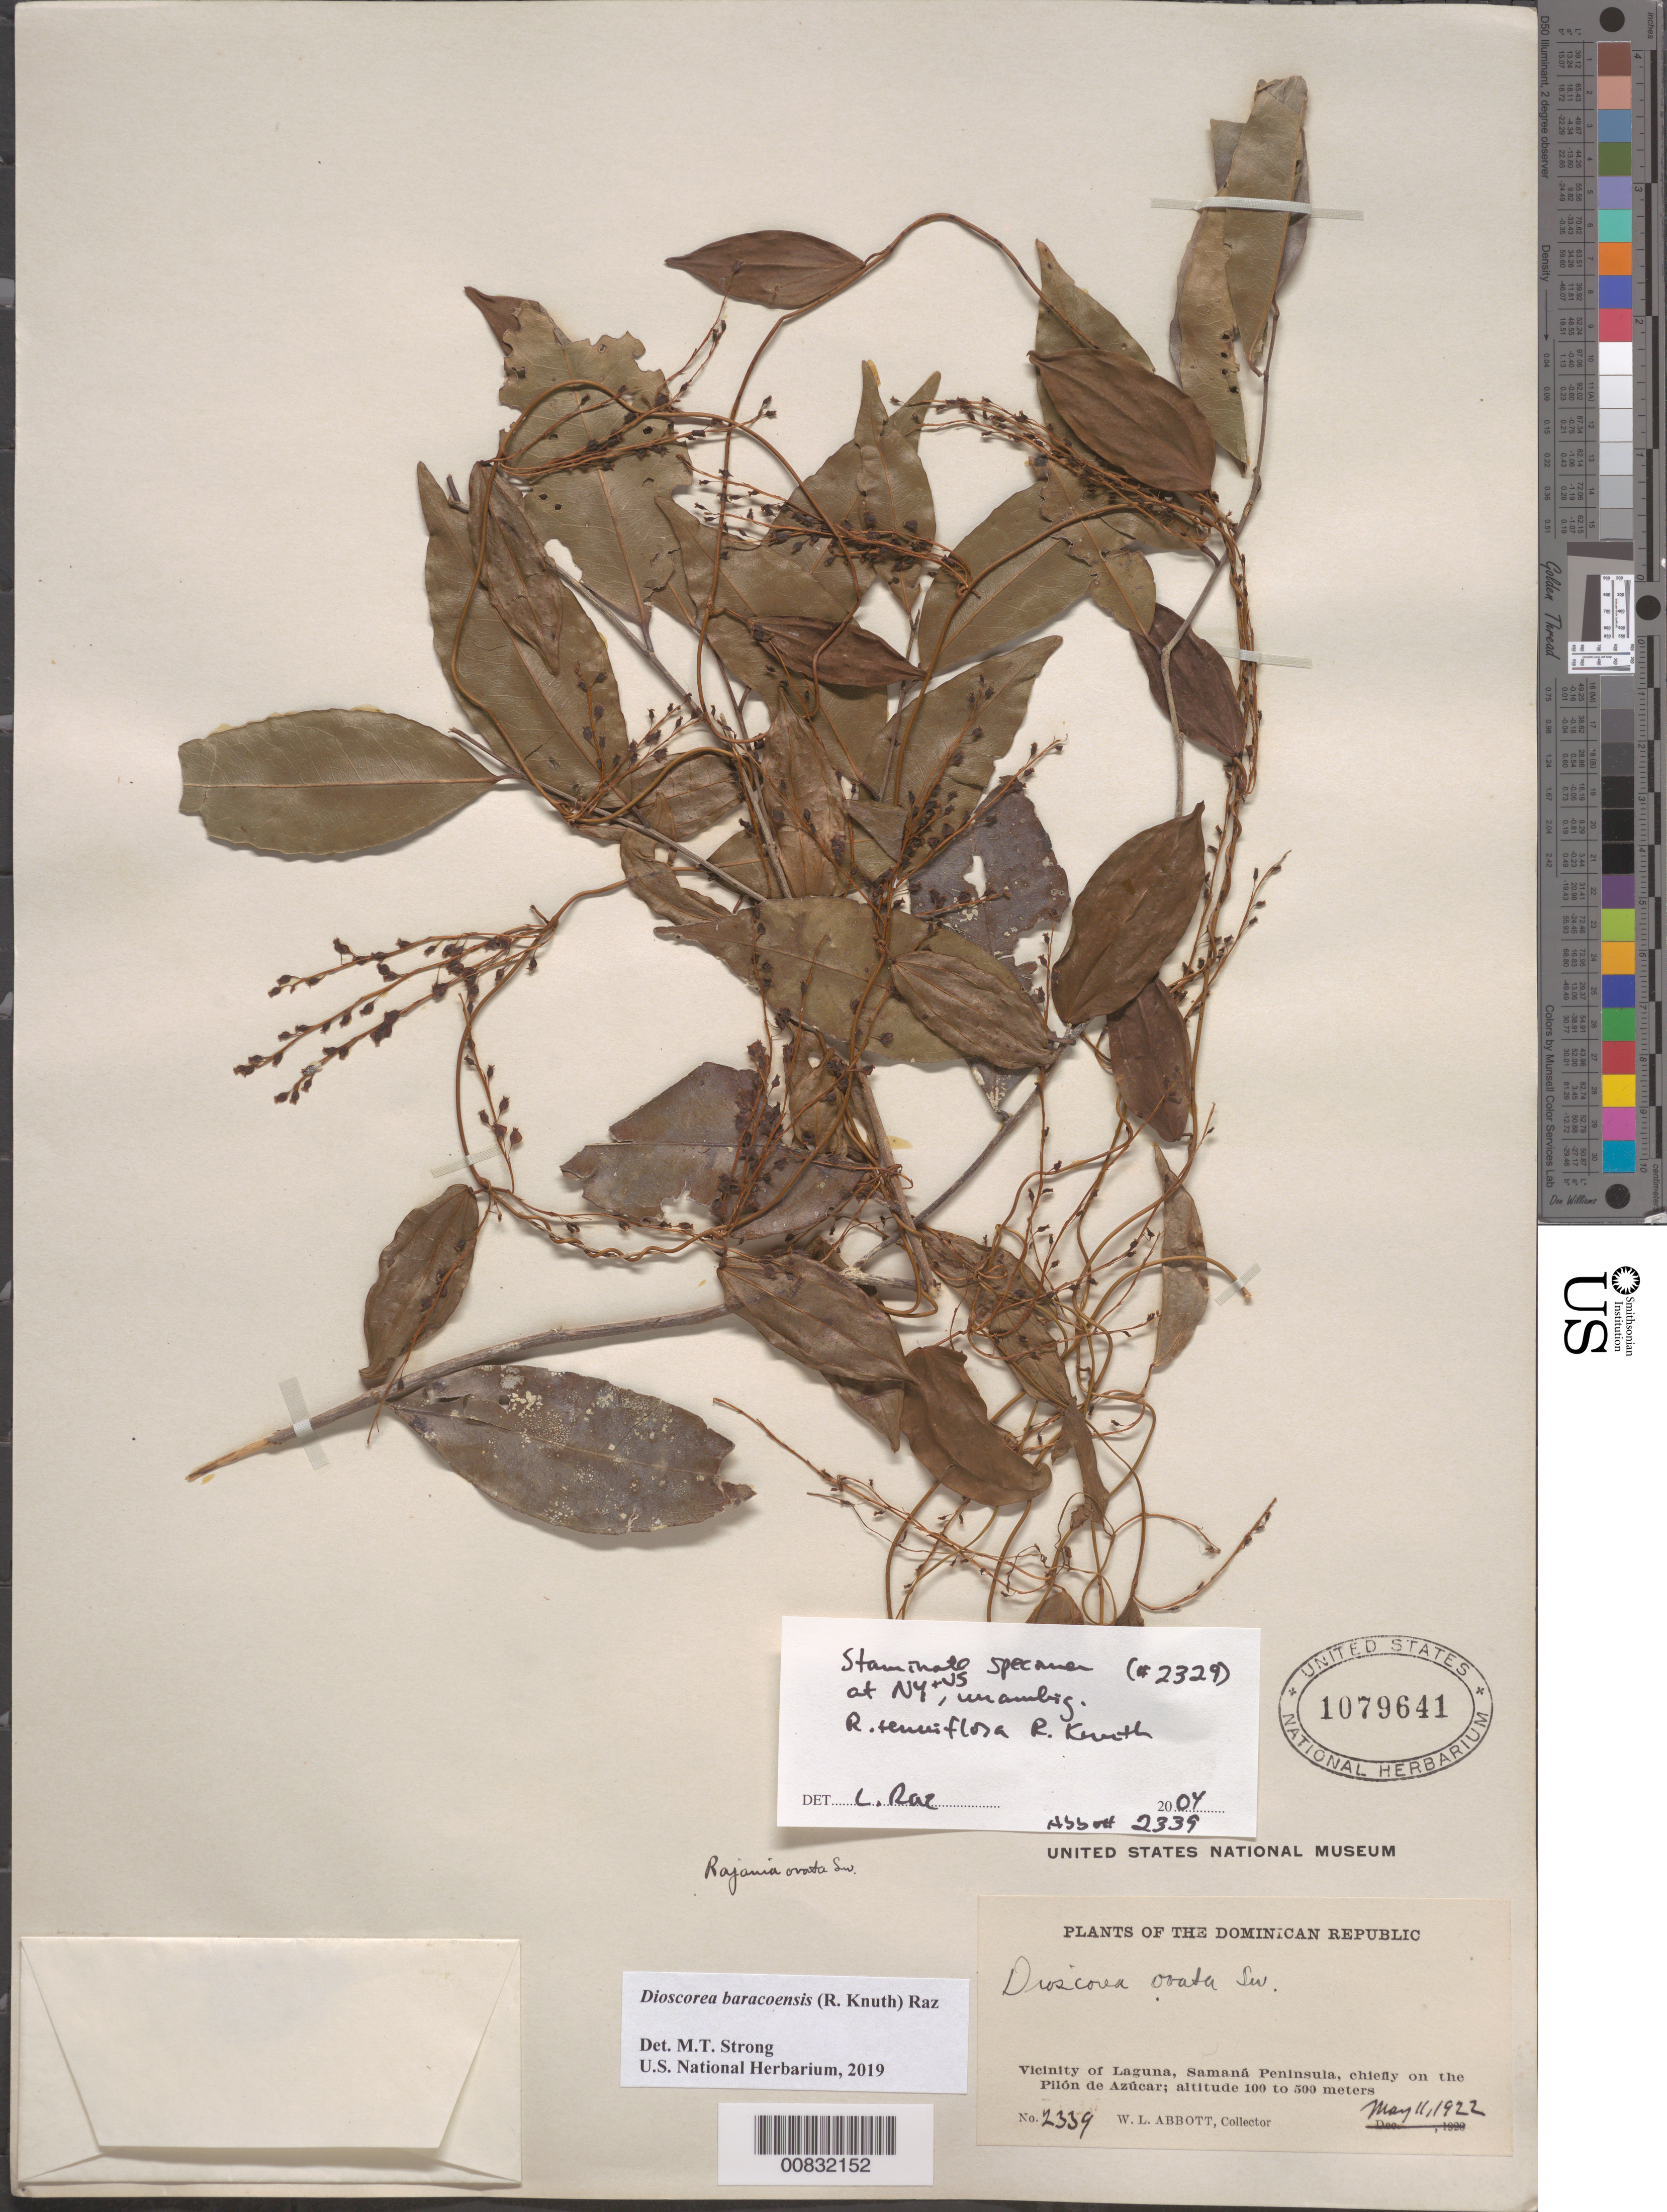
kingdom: Plantae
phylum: Tracheophyta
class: Liliopsida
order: Dioscoreales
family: Dioscoreaceae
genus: Dioscorea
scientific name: Dioscorea baracoensis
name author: (R. Knuth) Raz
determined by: Strong, M. T., (US), Smithsonian Institution - National Museum of Natural History (UNITED STATES)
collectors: W. L. Abbott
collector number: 2339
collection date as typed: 11 May 1922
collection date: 1922-05-11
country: Dominican Republic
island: Hispaniola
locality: Vicinity of Laguna, Samaná Península, chiefly on the Pilón de Azúcar.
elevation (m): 100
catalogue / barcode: US 1079641